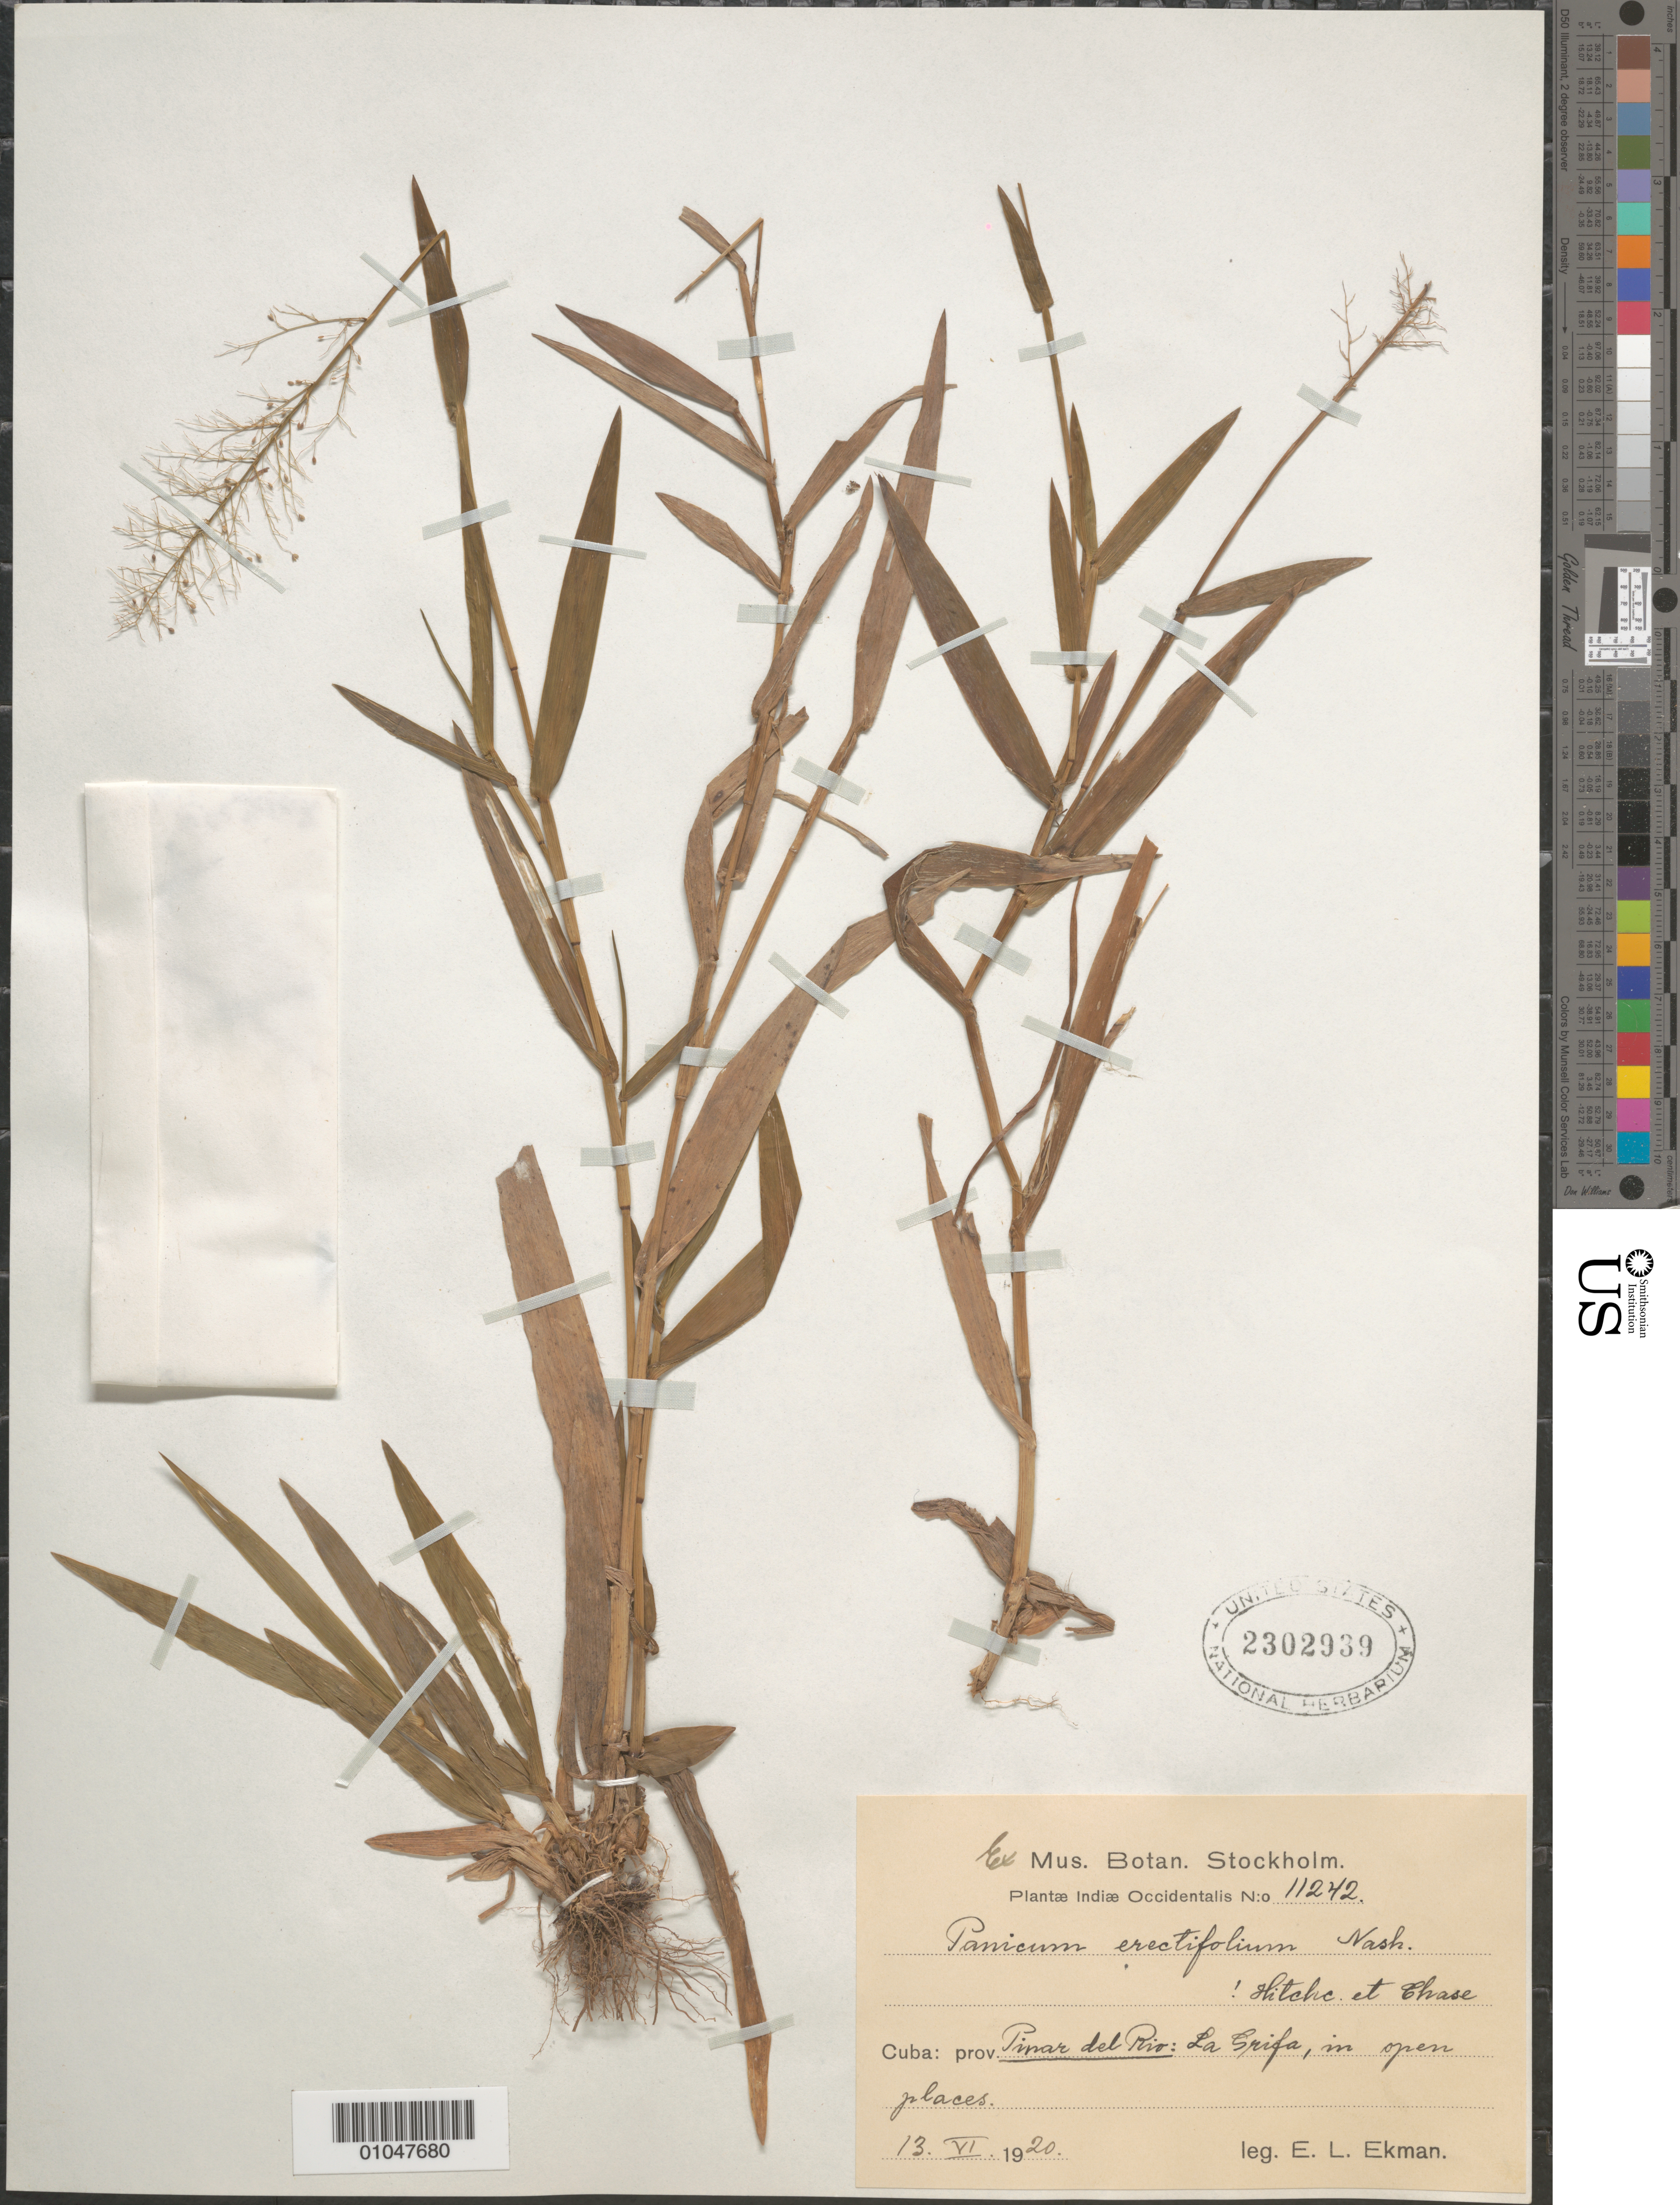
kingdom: Plantae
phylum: Tracheophyta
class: Liliopsida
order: Poales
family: Poaceae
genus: Panicum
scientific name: Panicum erectifolium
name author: Nash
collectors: E. L. Ekman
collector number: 11242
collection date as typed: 13 Jun 1920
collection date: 1920-06-13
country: Cuba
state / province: Pinar del Rio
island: Cuba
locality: La Grifa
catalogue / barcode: US 2302939